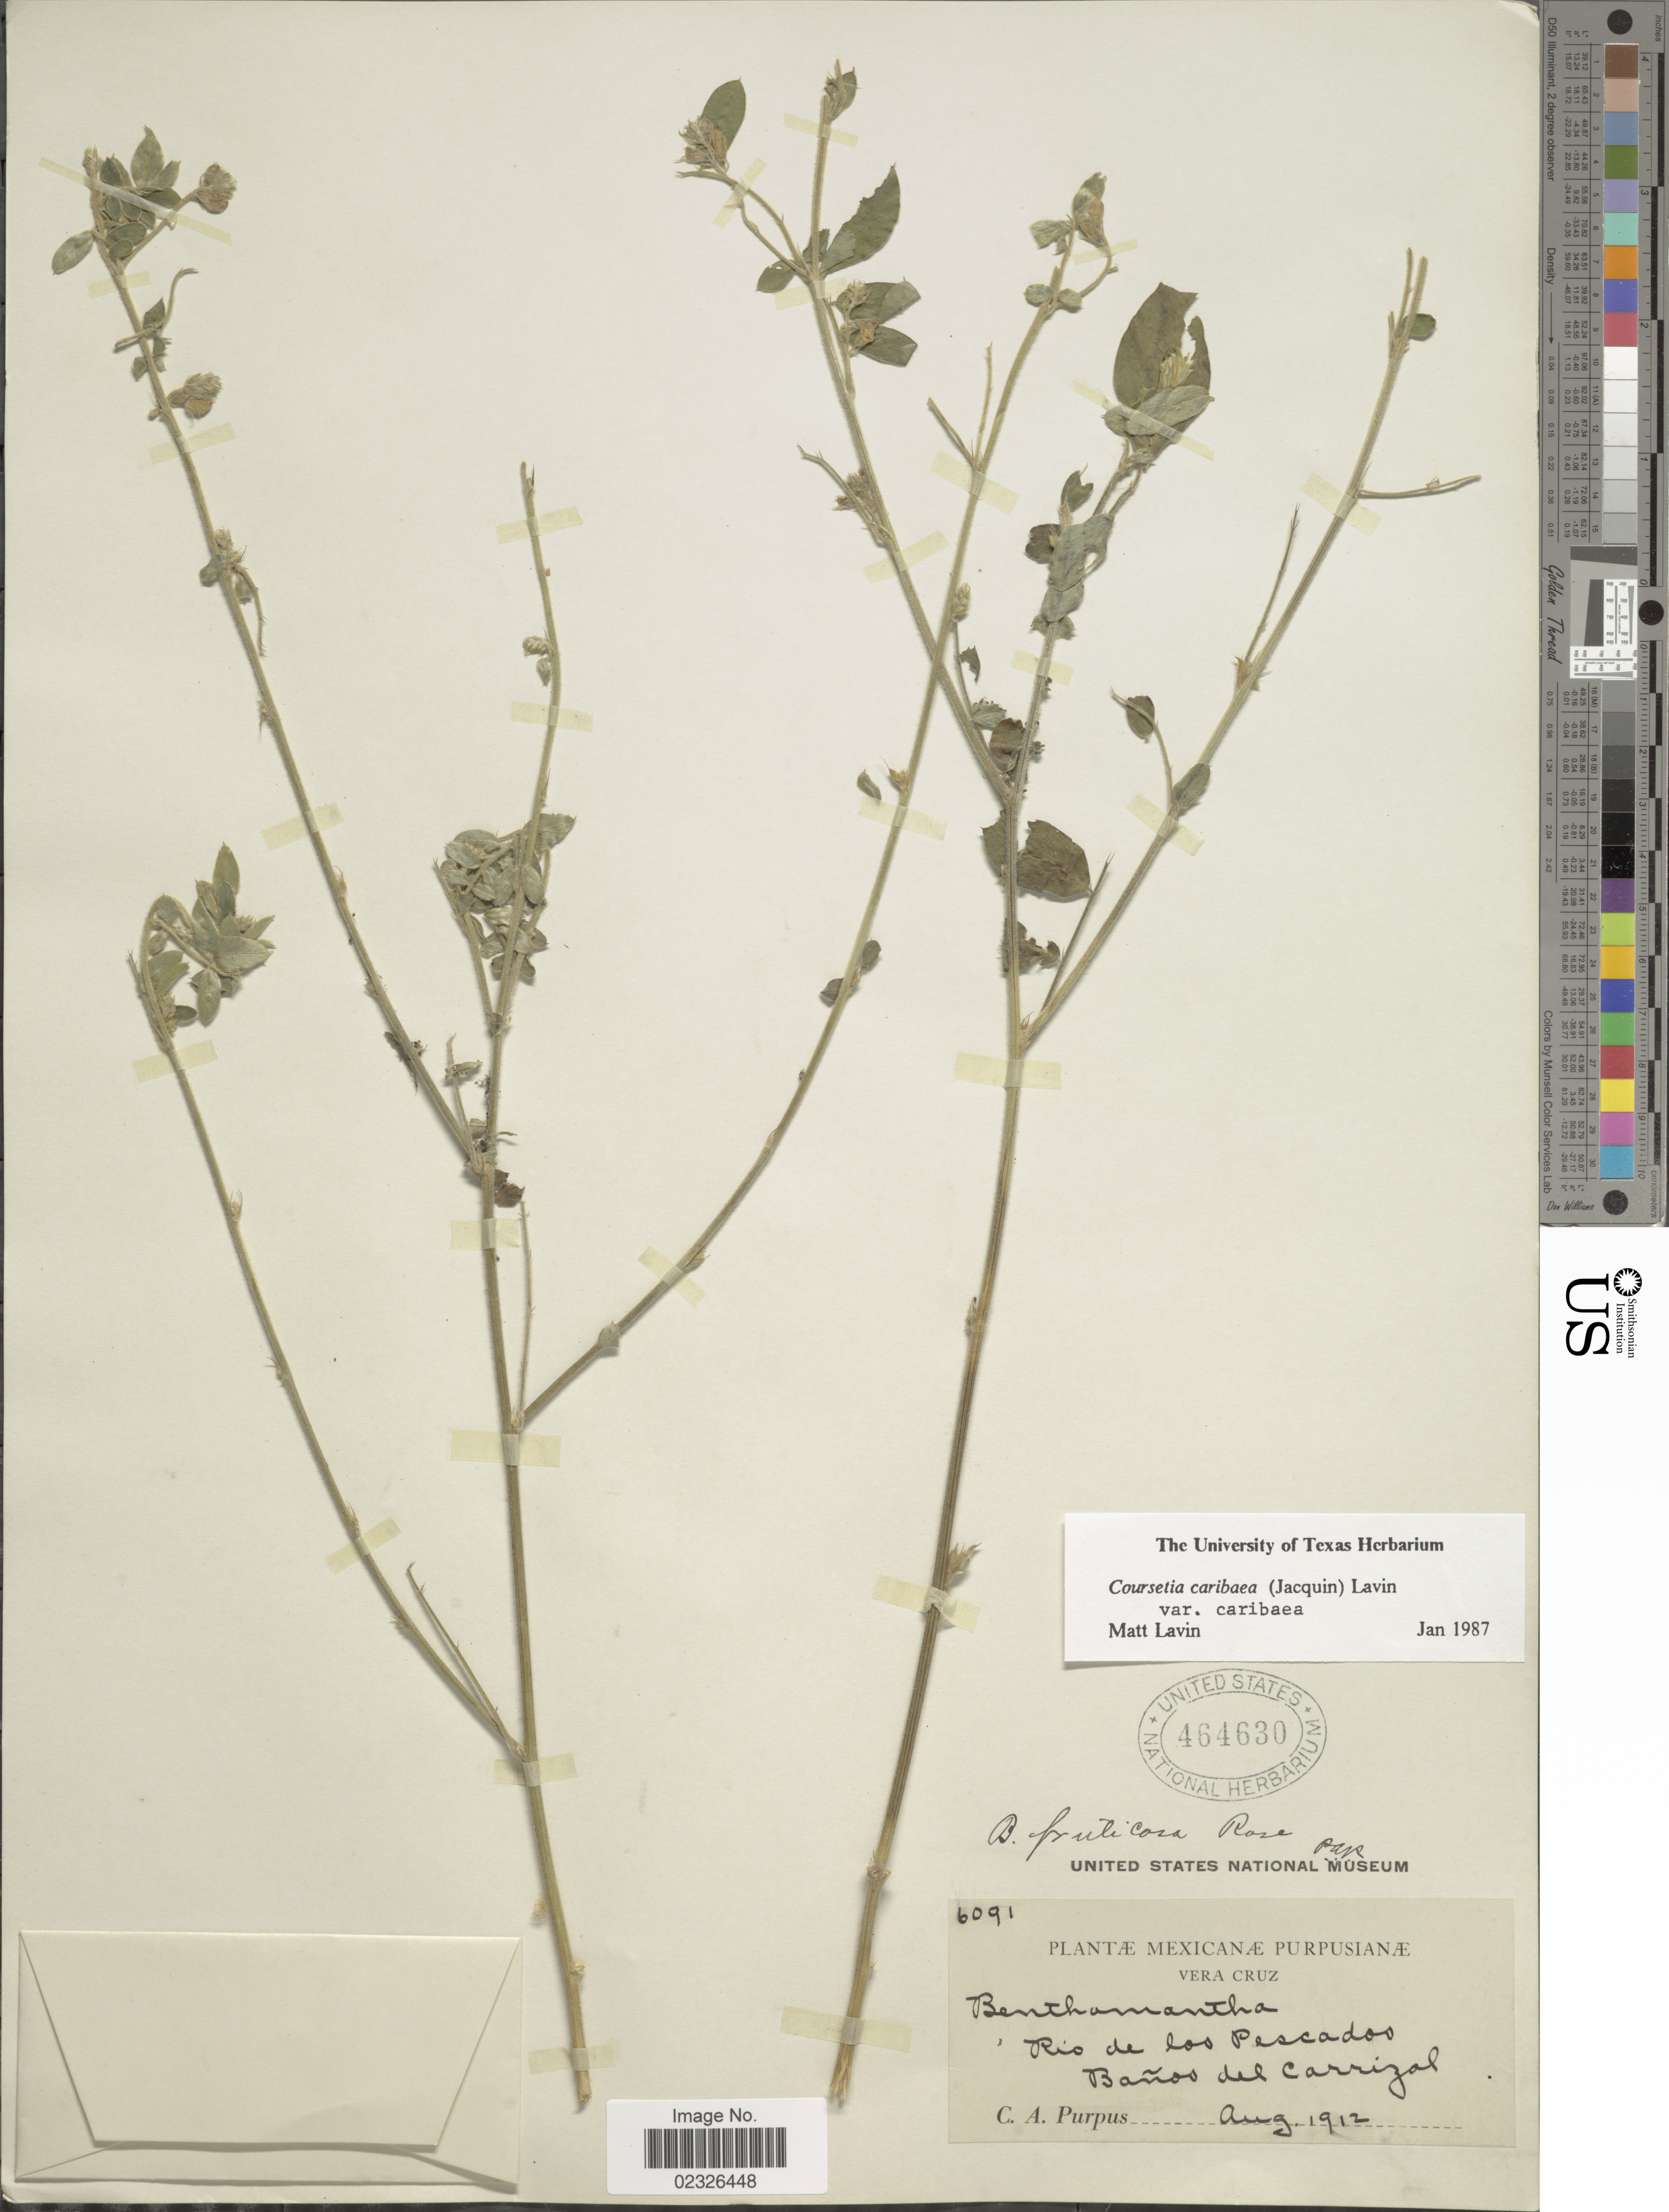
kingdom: Plantae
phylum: Tracheophyta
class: Magnoliopsida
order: Fabales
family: Fabaceae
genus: Coursetia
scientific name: Coursetia caribaea var. caribaea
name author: (Jacq.) Lavin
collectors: C. A. Purpus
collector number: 6091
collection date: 1912-08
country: Mexico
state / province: Veracruz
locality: Vera Cruz. Rio de los Pescados, Banos del Carrizal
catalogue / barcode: US 464630